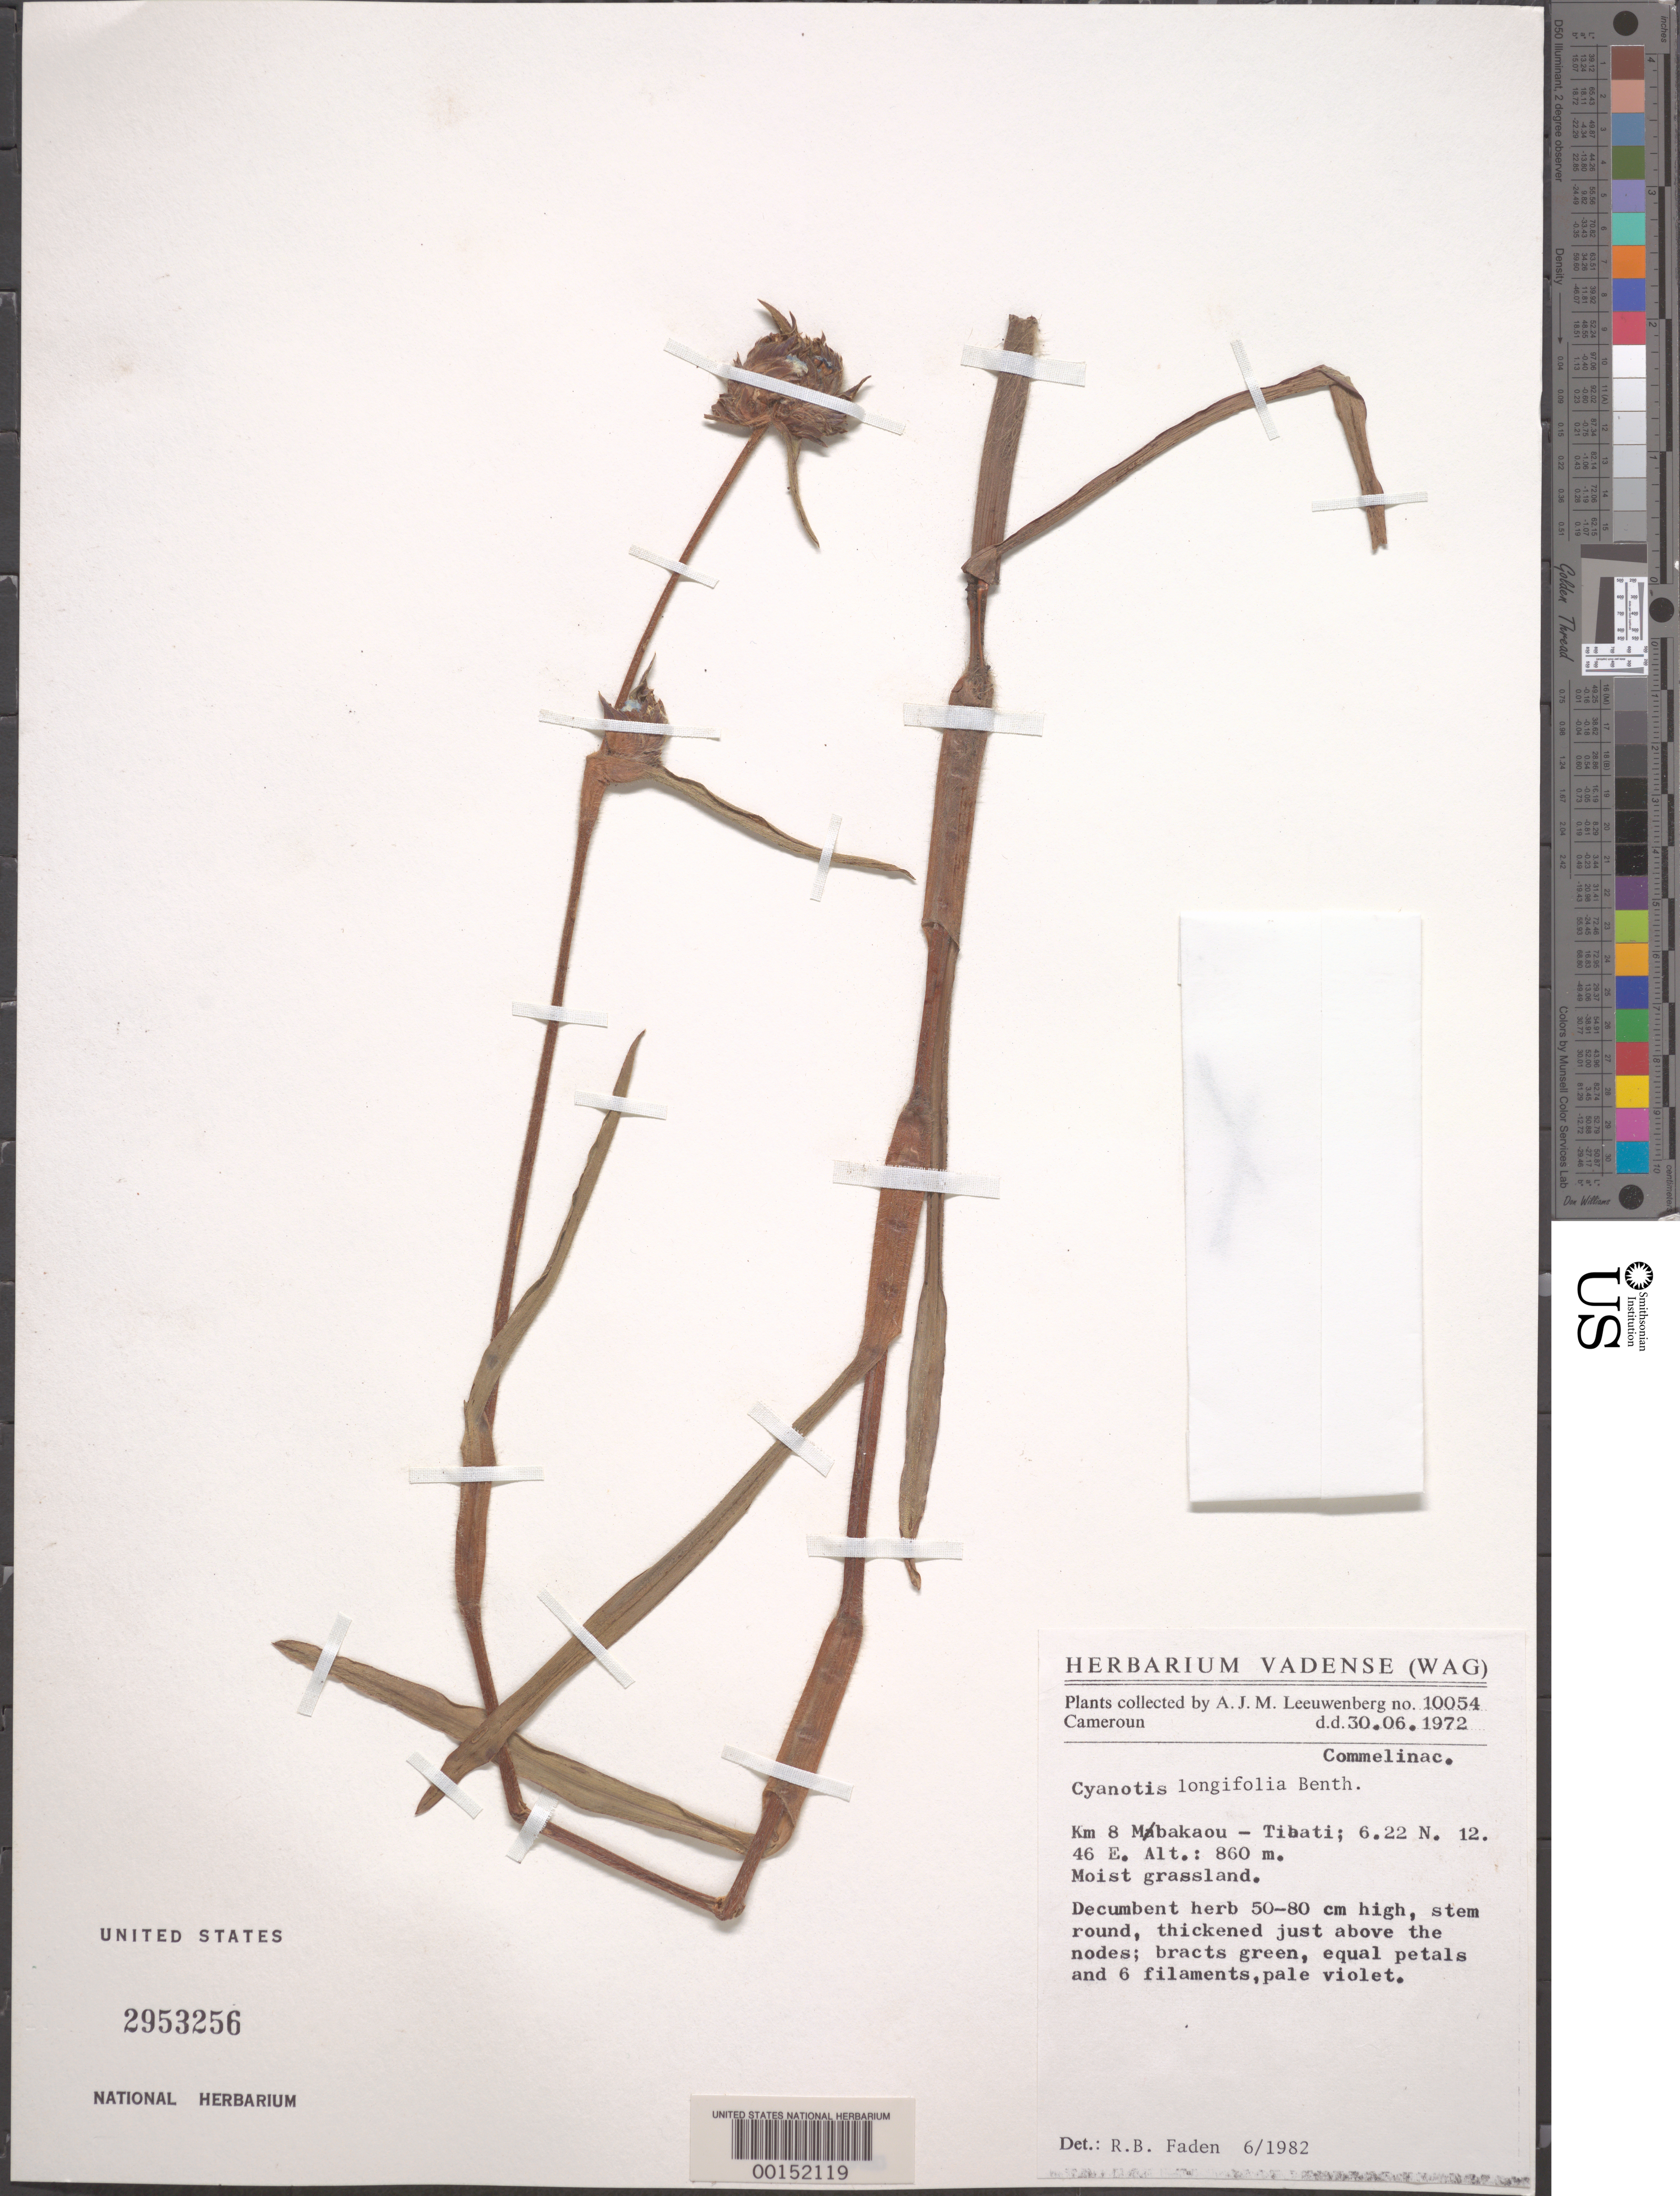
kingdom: Plantae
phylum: Tracheophyta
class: Liliopsida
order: Commelinales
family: Commelinaceae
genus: Cyanotis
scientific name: Cyanotis longifolia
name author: Benth.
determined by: Faden, Robert B., (US), Smithsonian Institution - National Museum of Natural History (UNITED STATES)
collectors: A. J. M. Leeuwenberg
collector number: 10054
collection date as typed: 30 Jun 1972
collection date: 1972-06-30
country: Cameroon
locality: Mbakaou-tibati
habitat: Moist grassland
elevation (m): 860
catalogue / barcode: US 2953256